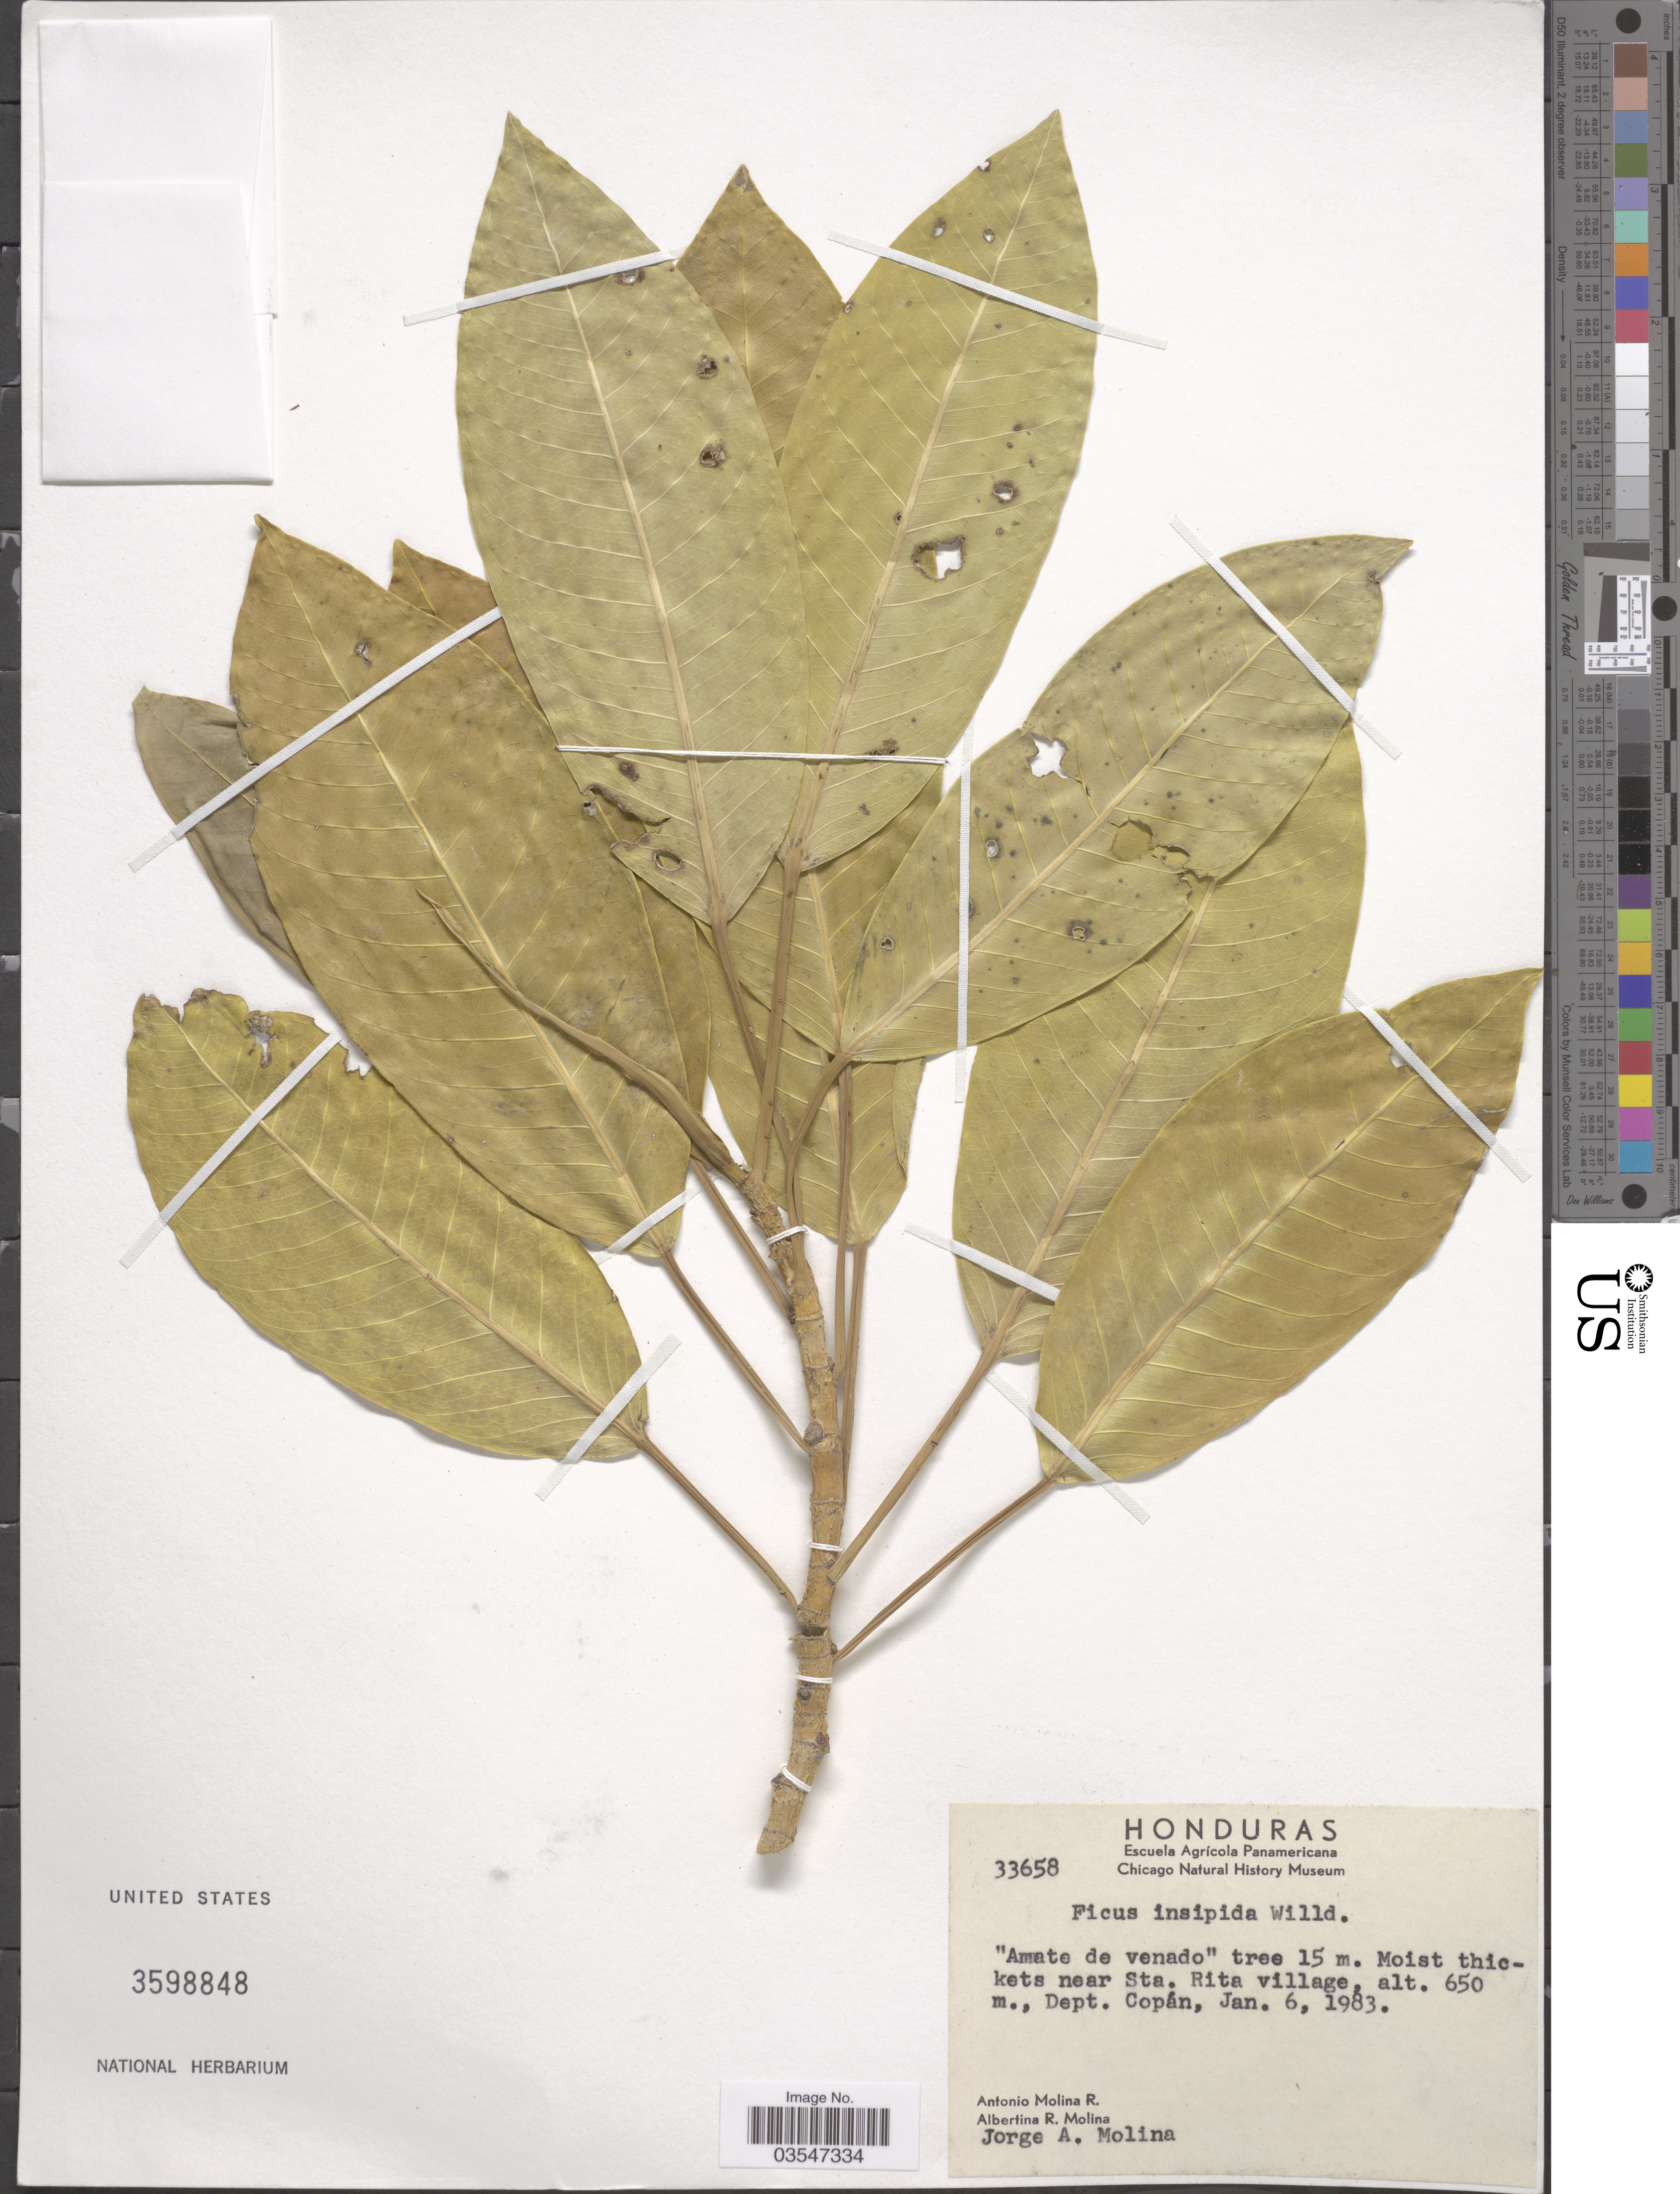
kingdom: Plantae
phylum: Tracheophyta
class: Magnoliopsida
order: Rosales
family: Moraceae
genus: Ficus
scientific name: Ficus insipida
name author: Willd.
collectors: A. Molina R., A. R. Molina & J. A. Molina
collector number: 33658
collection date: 1983-01-06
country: Honduras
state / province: Copan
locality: Moist thickets near Sta. Rita village, Dept. Copán.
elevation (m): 650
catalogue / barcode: US 3598848